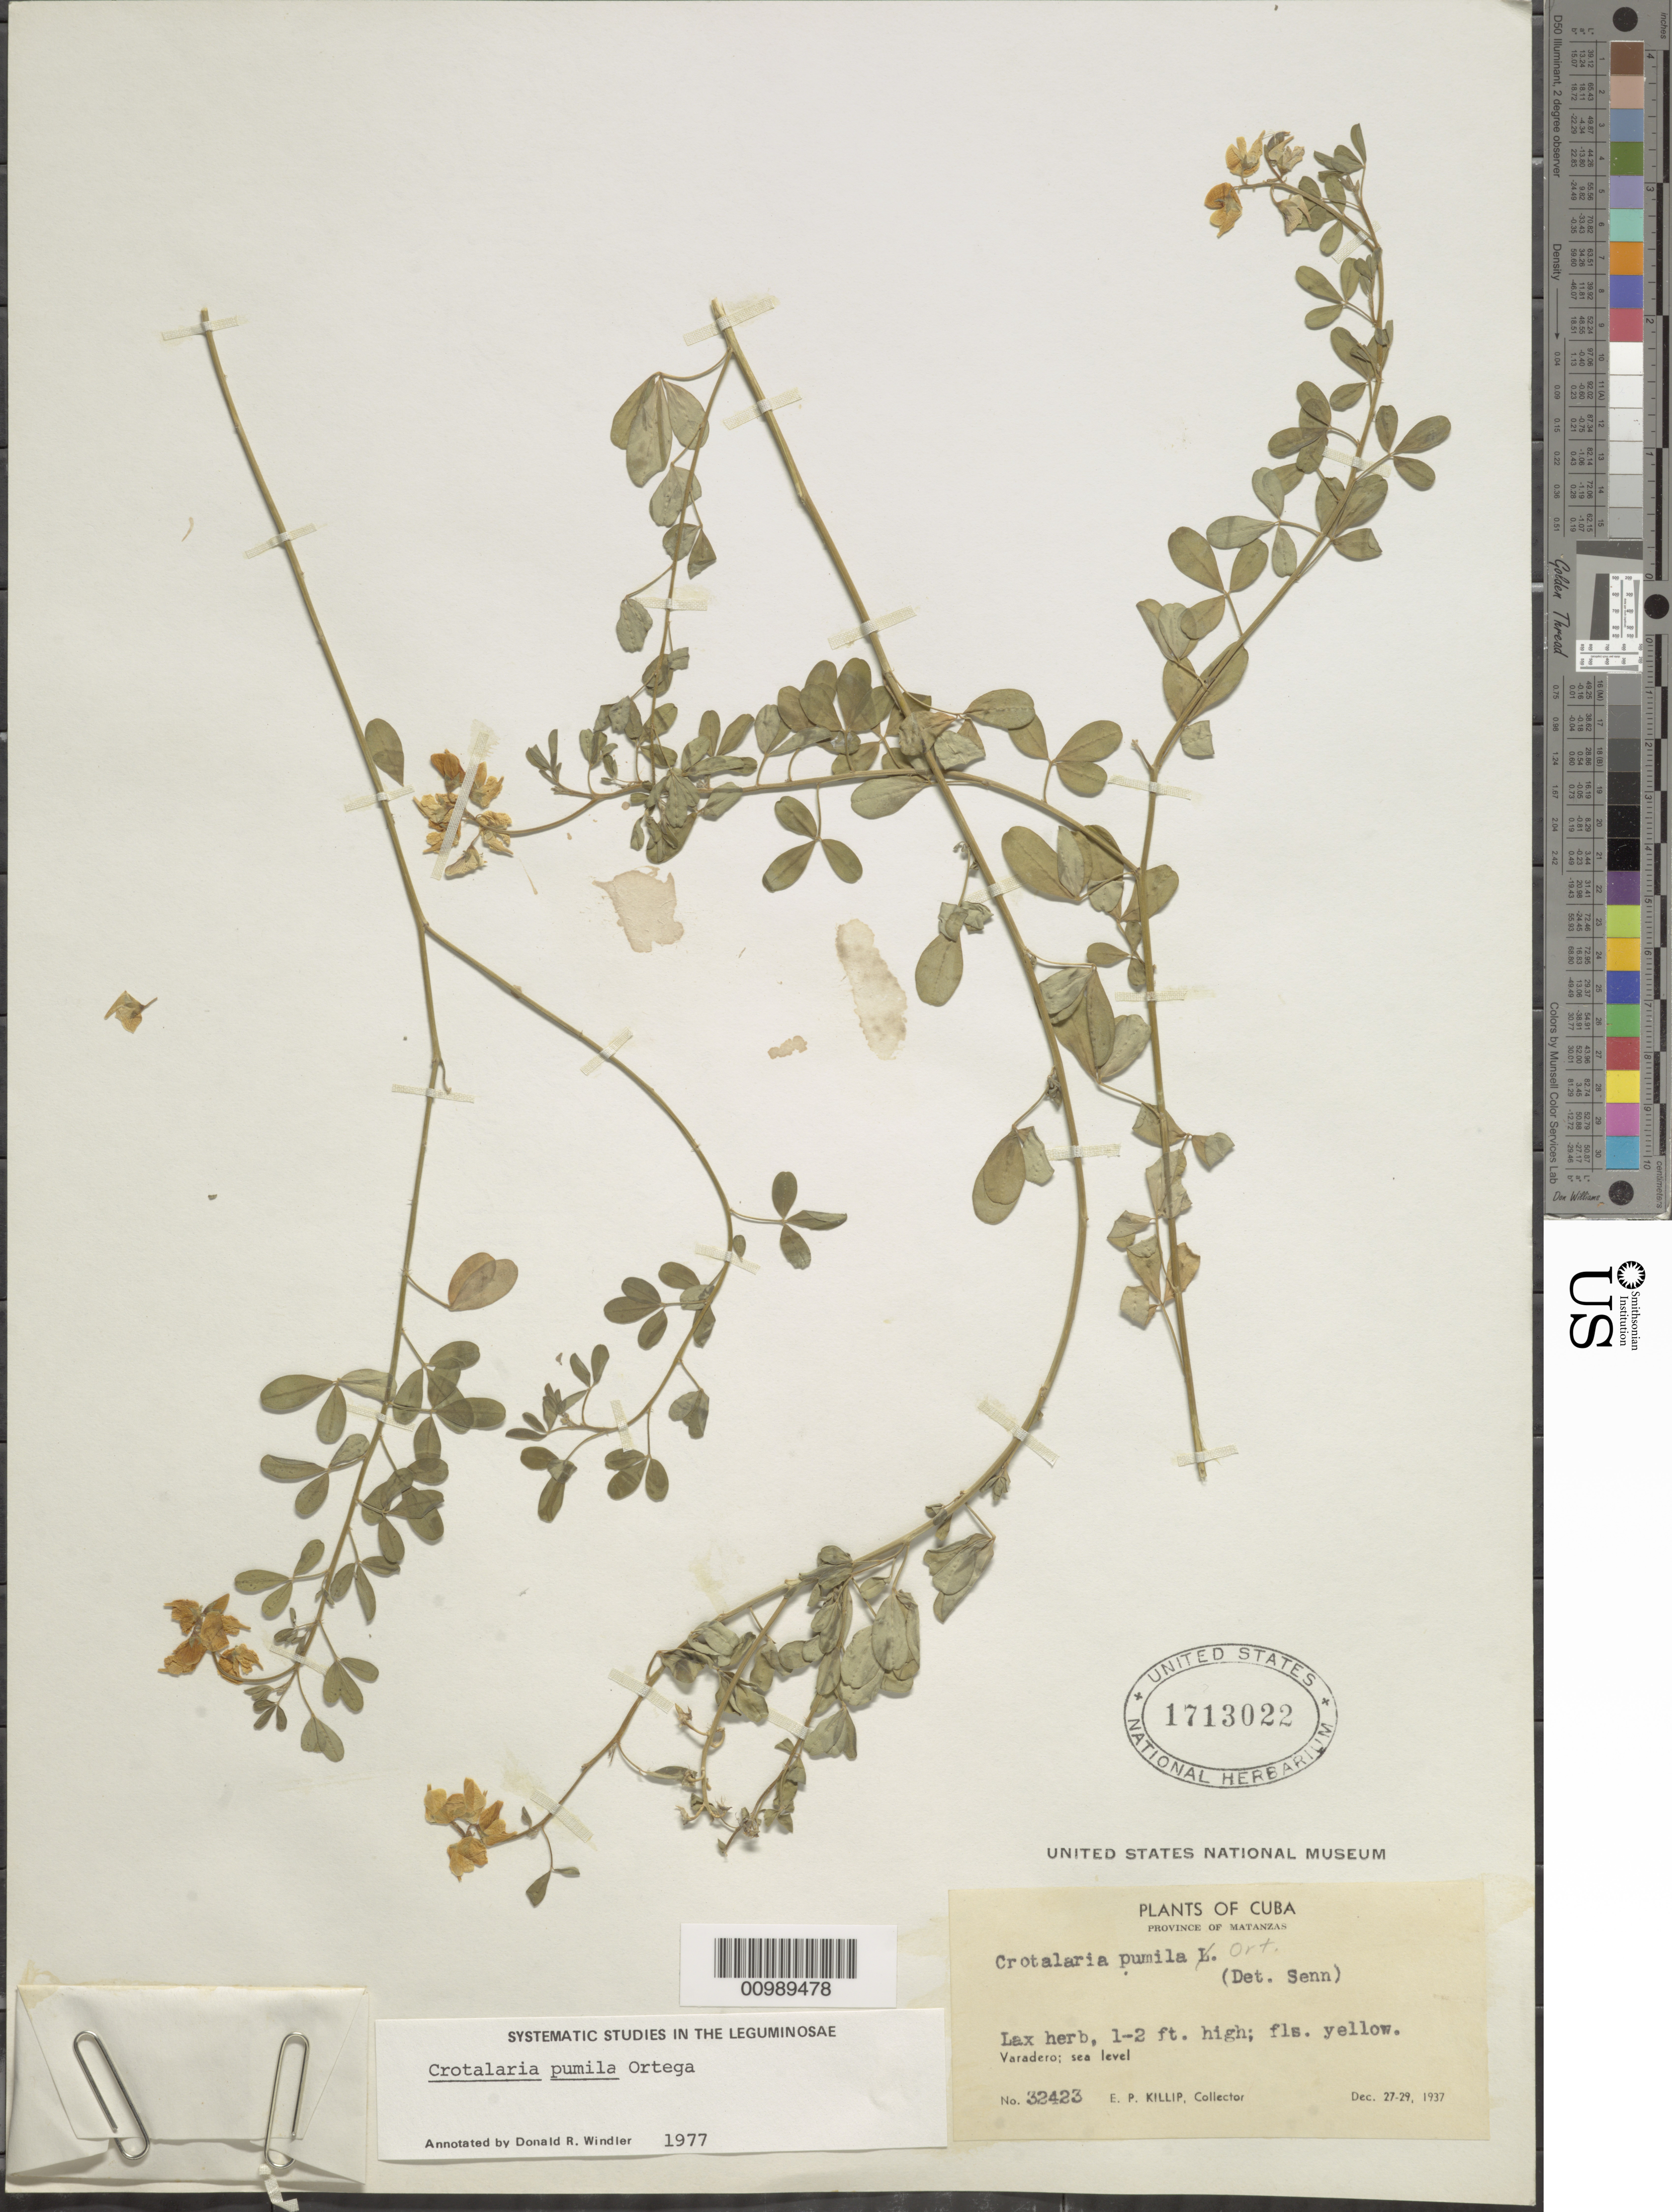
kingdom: Plantae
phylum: Tracheophyta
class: Magnoliopsida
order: Fabales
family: Fabaceae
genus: Crotalaria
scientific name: Crotalaria pumila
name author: Ortega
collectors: E. P. Killip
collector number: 32423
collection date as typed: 27 Dec 1937 to 29 Dec 1937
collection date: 1937-12-27/1937-12-29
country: Cuba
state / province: Matanzas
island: Cuba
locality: Varadero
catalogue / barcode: US 1713022